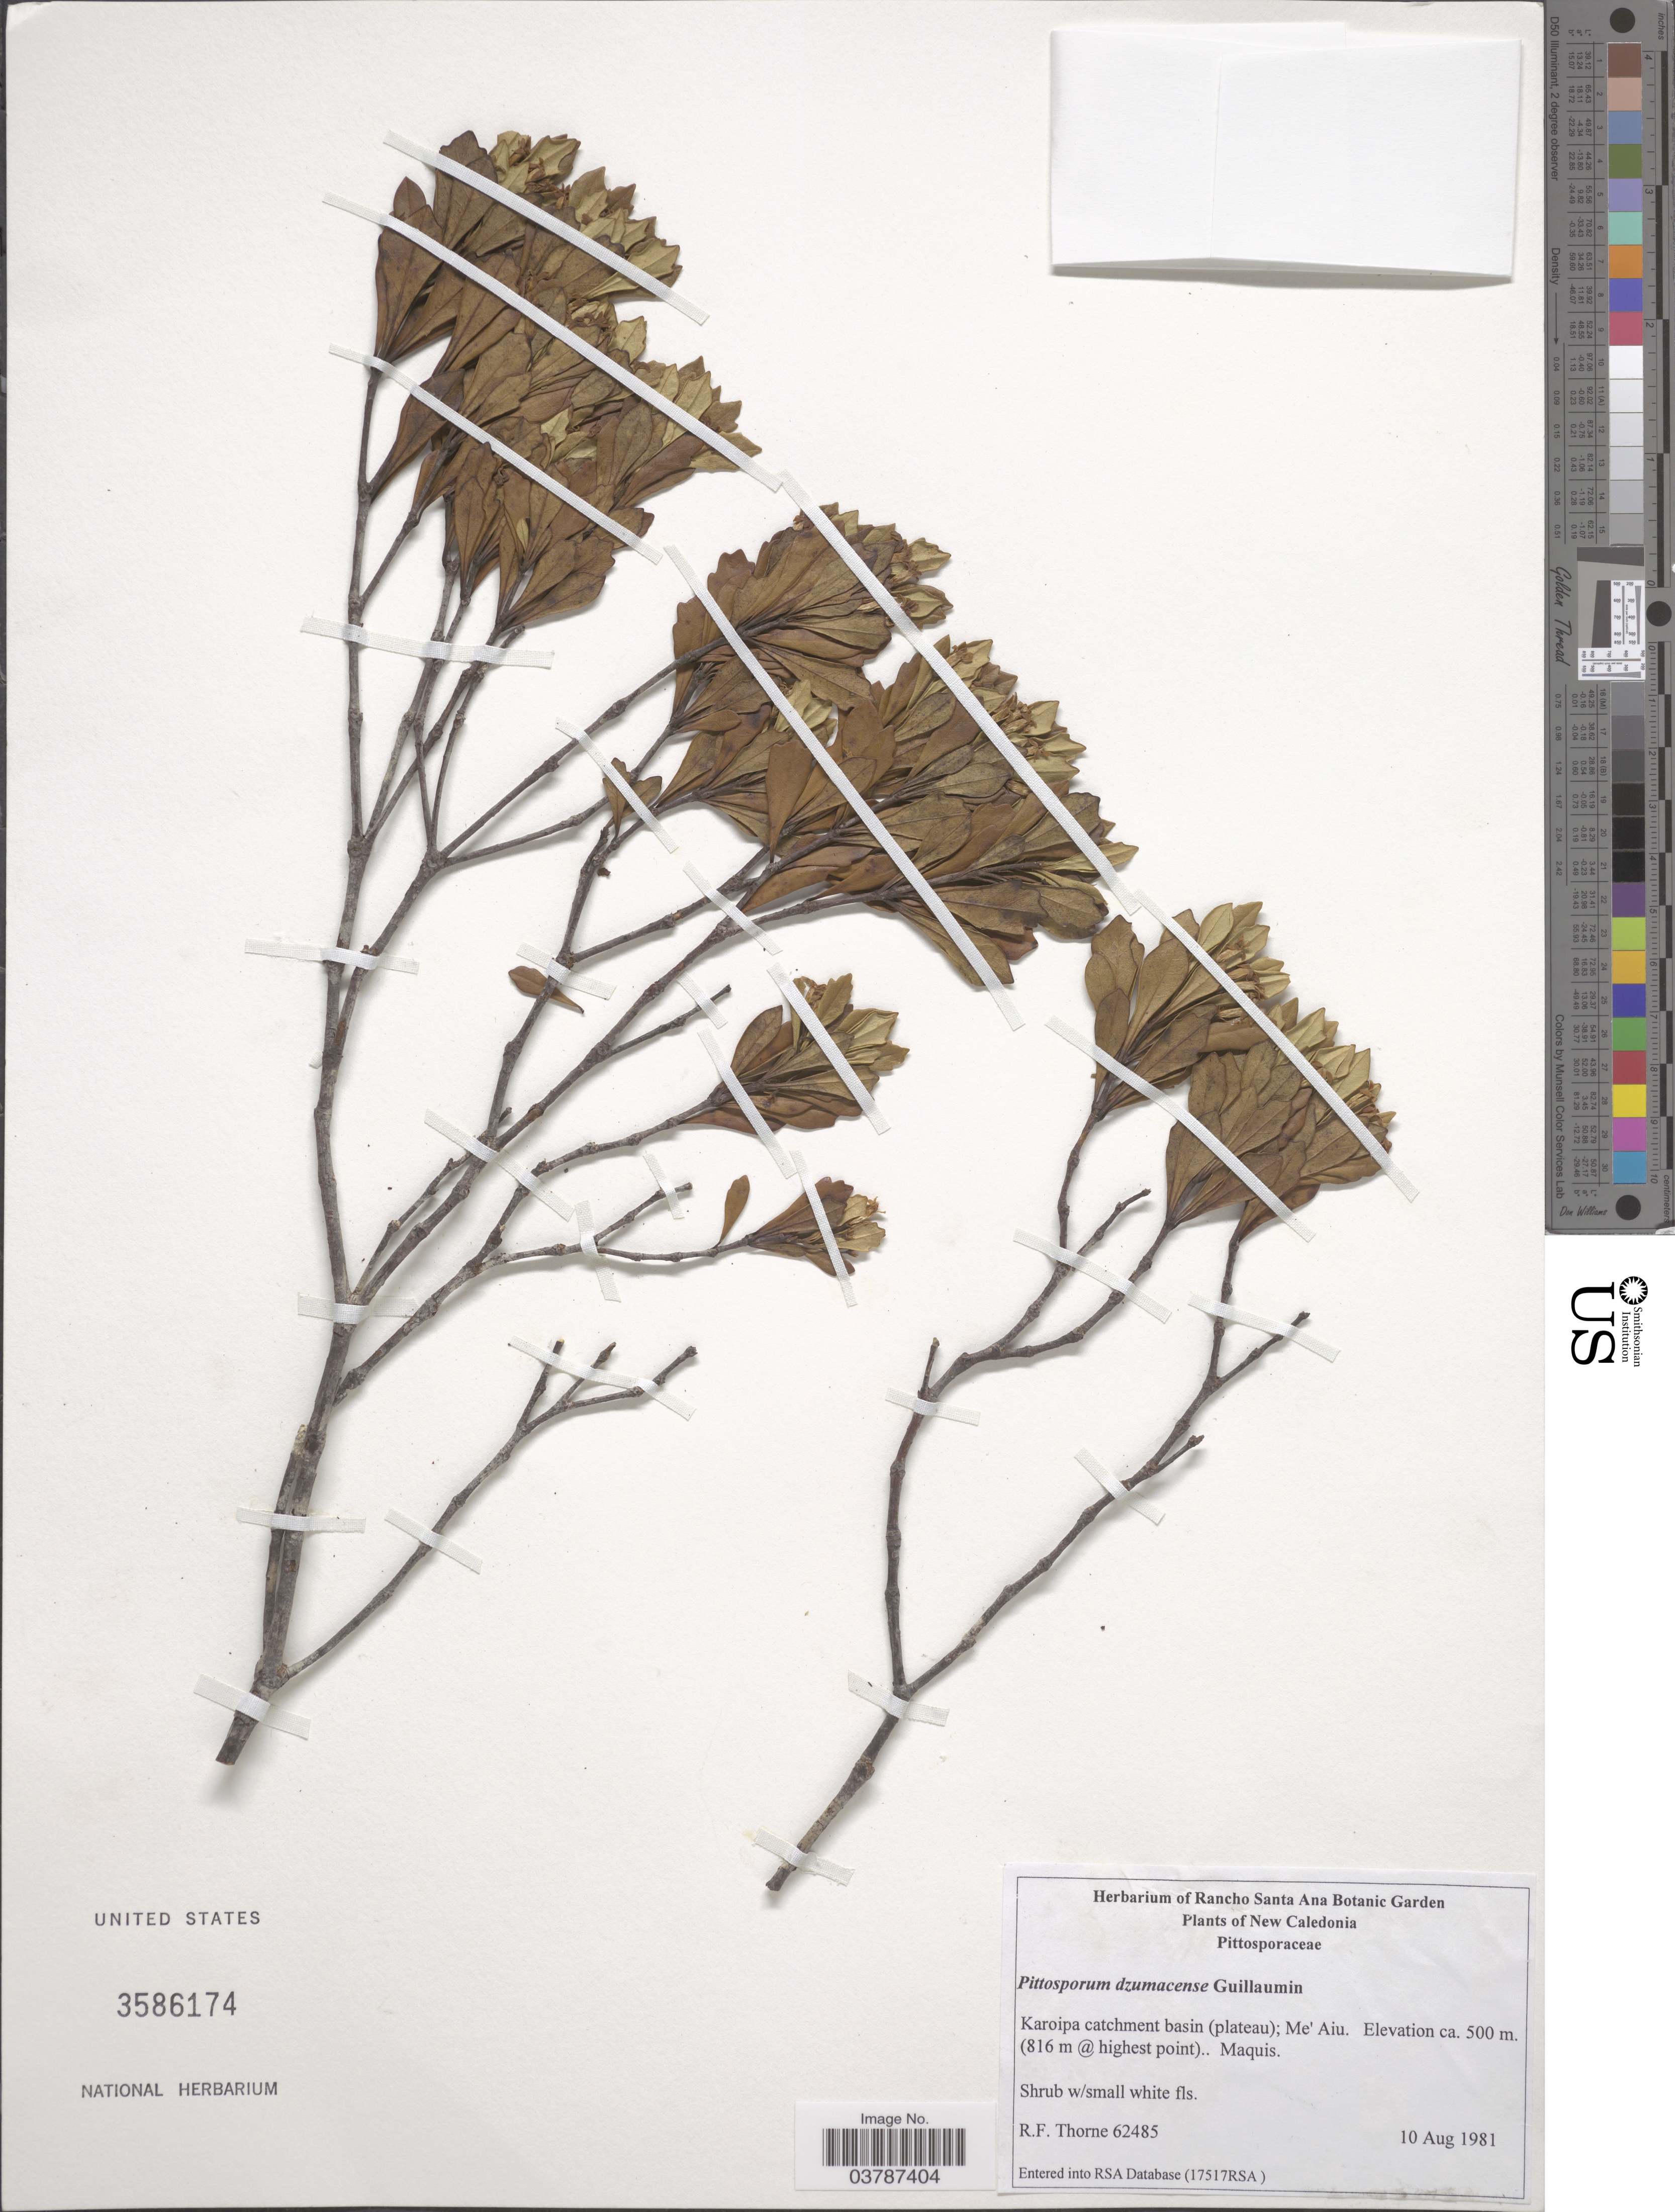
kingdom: Plantae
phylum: Tracheophyta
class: Magnoliopsida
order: Apiales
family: Pittosporaceae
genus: Pittosporum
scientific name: Pittosporum dzumacense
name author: Guillaumin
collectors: R. Thorne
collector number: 62485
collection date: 1981-08-10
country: New Caledonia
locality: Karoipa catchment basin (plateau); Me'aiu.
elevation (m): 500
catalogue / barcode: US 3586174